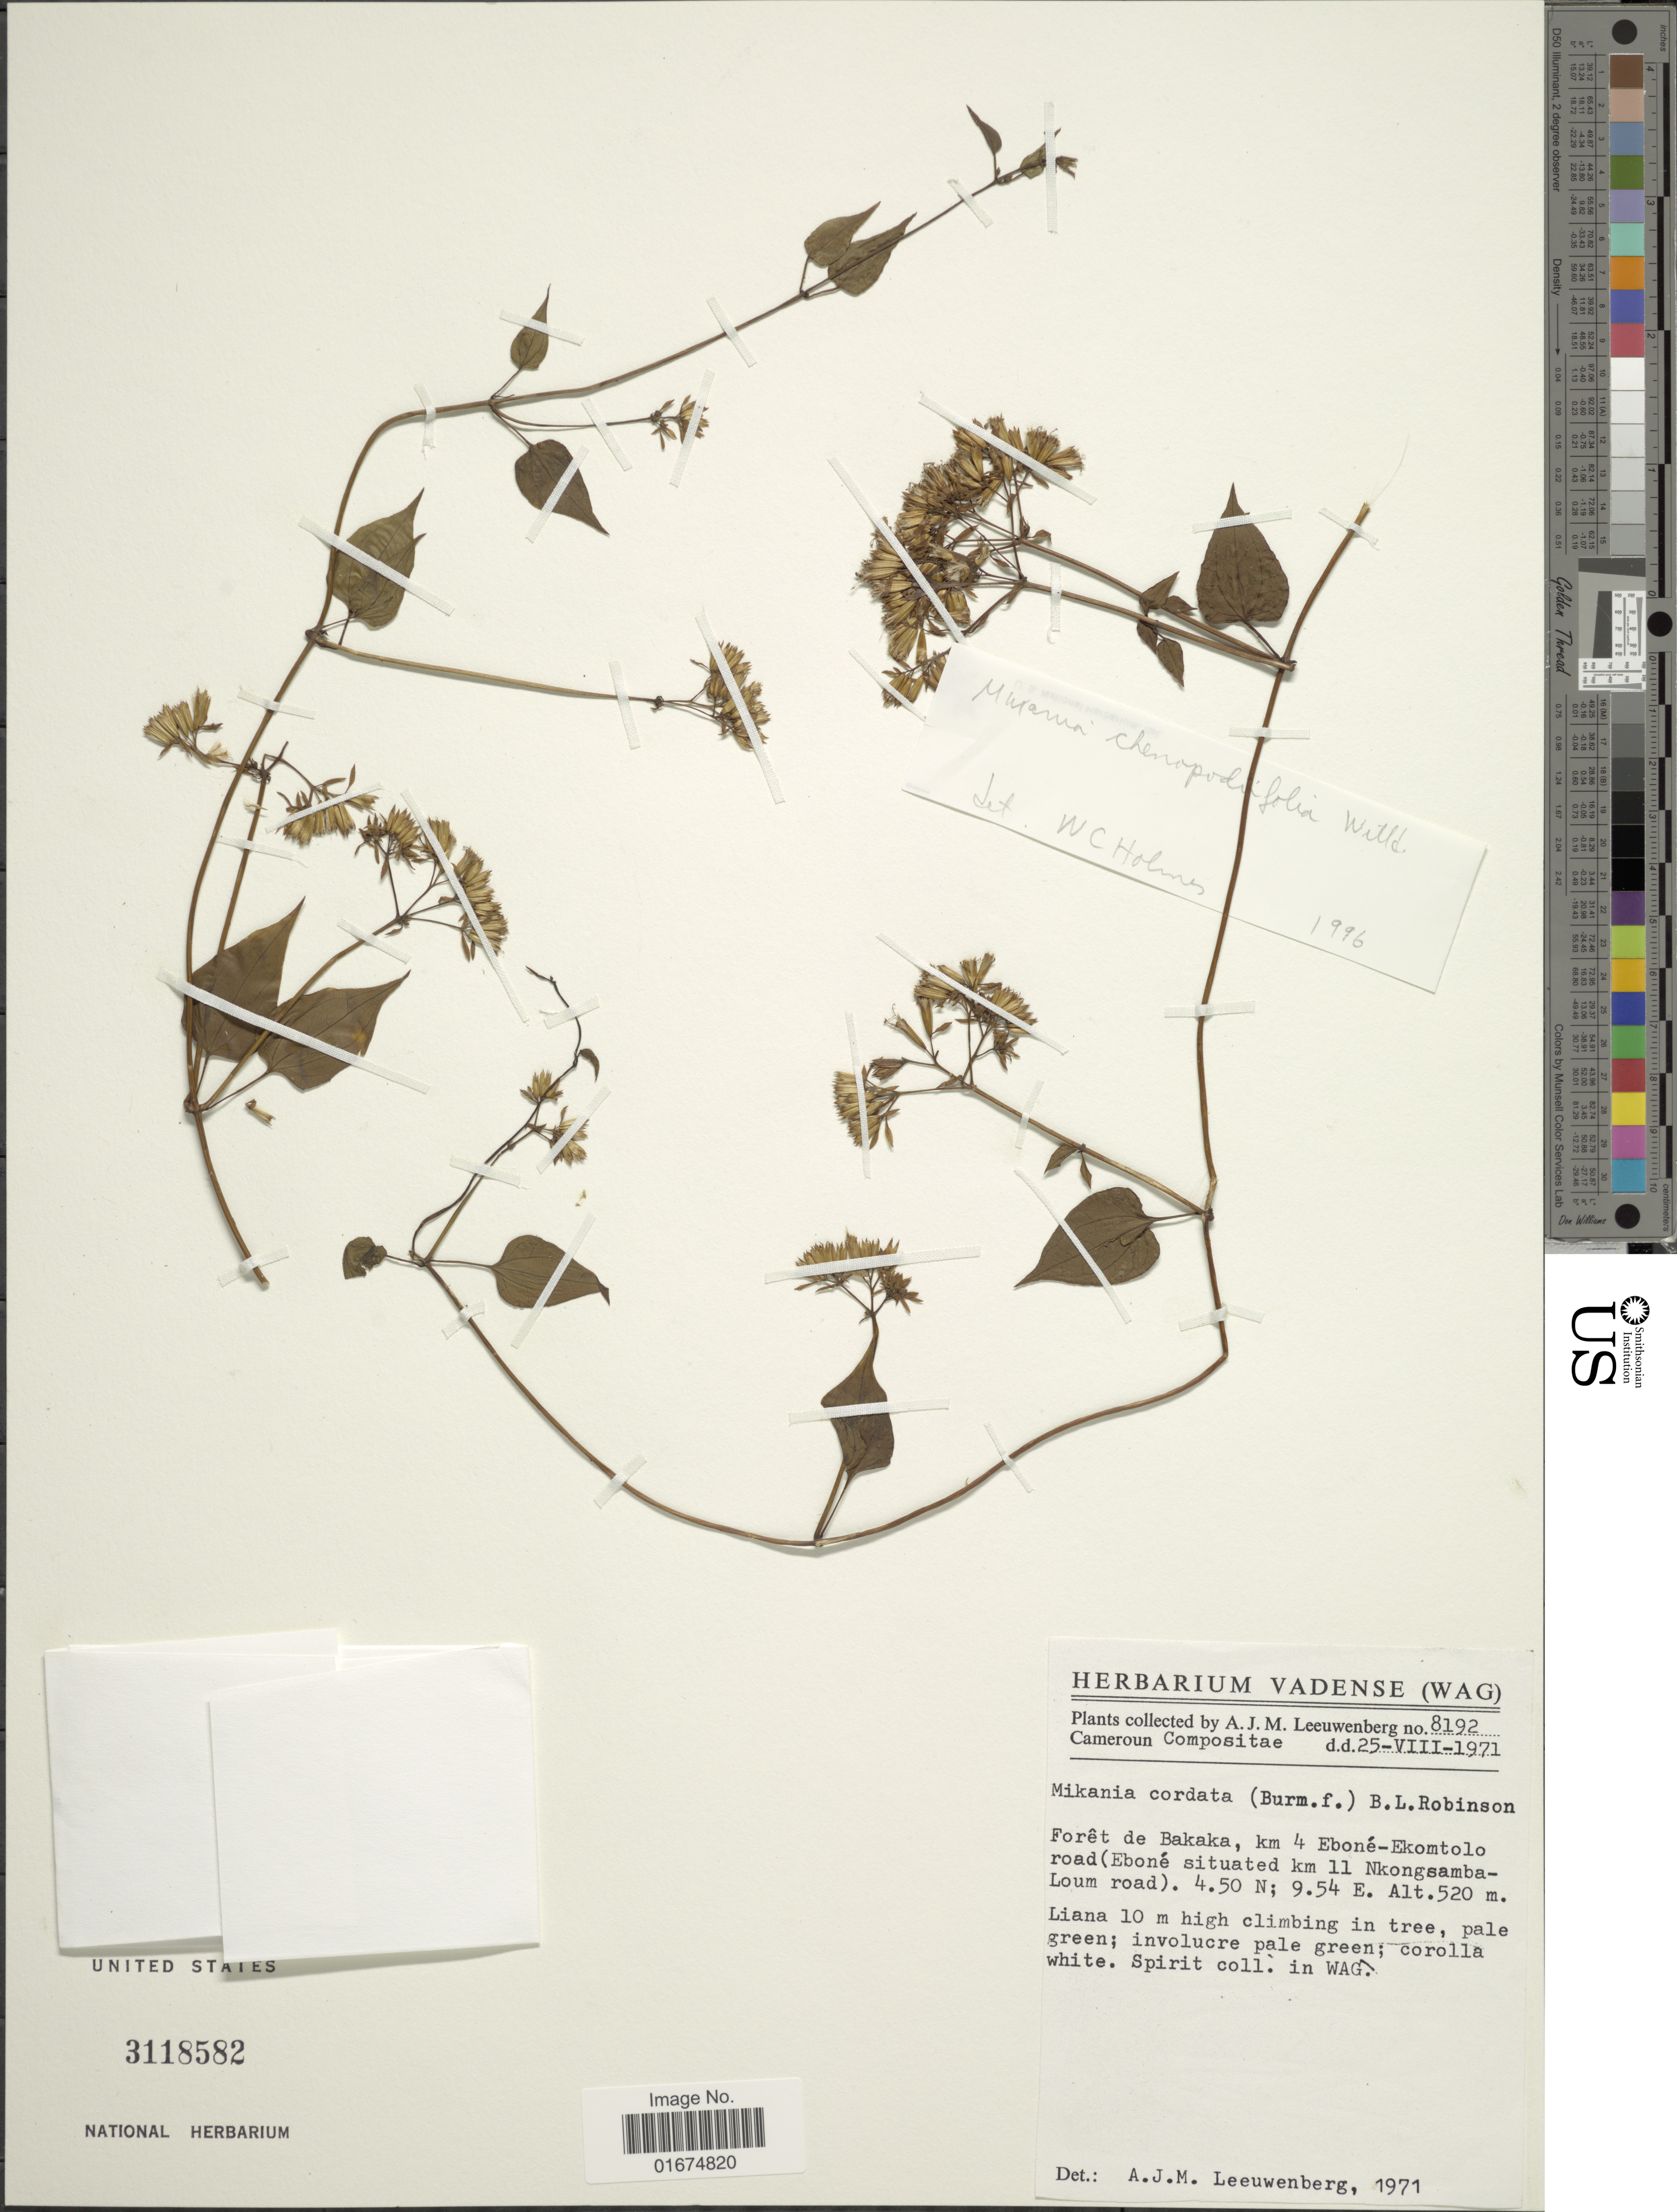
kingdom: Plantae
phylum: Tracheophyta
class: Magnoliopsida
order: Asterales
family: Asteraceae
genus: Mikania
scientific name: Mikania chenopodifolia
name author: Willd.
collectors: A. J. M. Leeuwenberg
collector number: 8192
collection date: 1971-08-25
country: Cameroon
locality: Cameroun, Foret de Bakaka, km 4 Ebone-Ekomtolo road (Ebone situated km 11 Nkongsambaloum road)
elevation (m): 520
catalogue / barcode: US 3118582